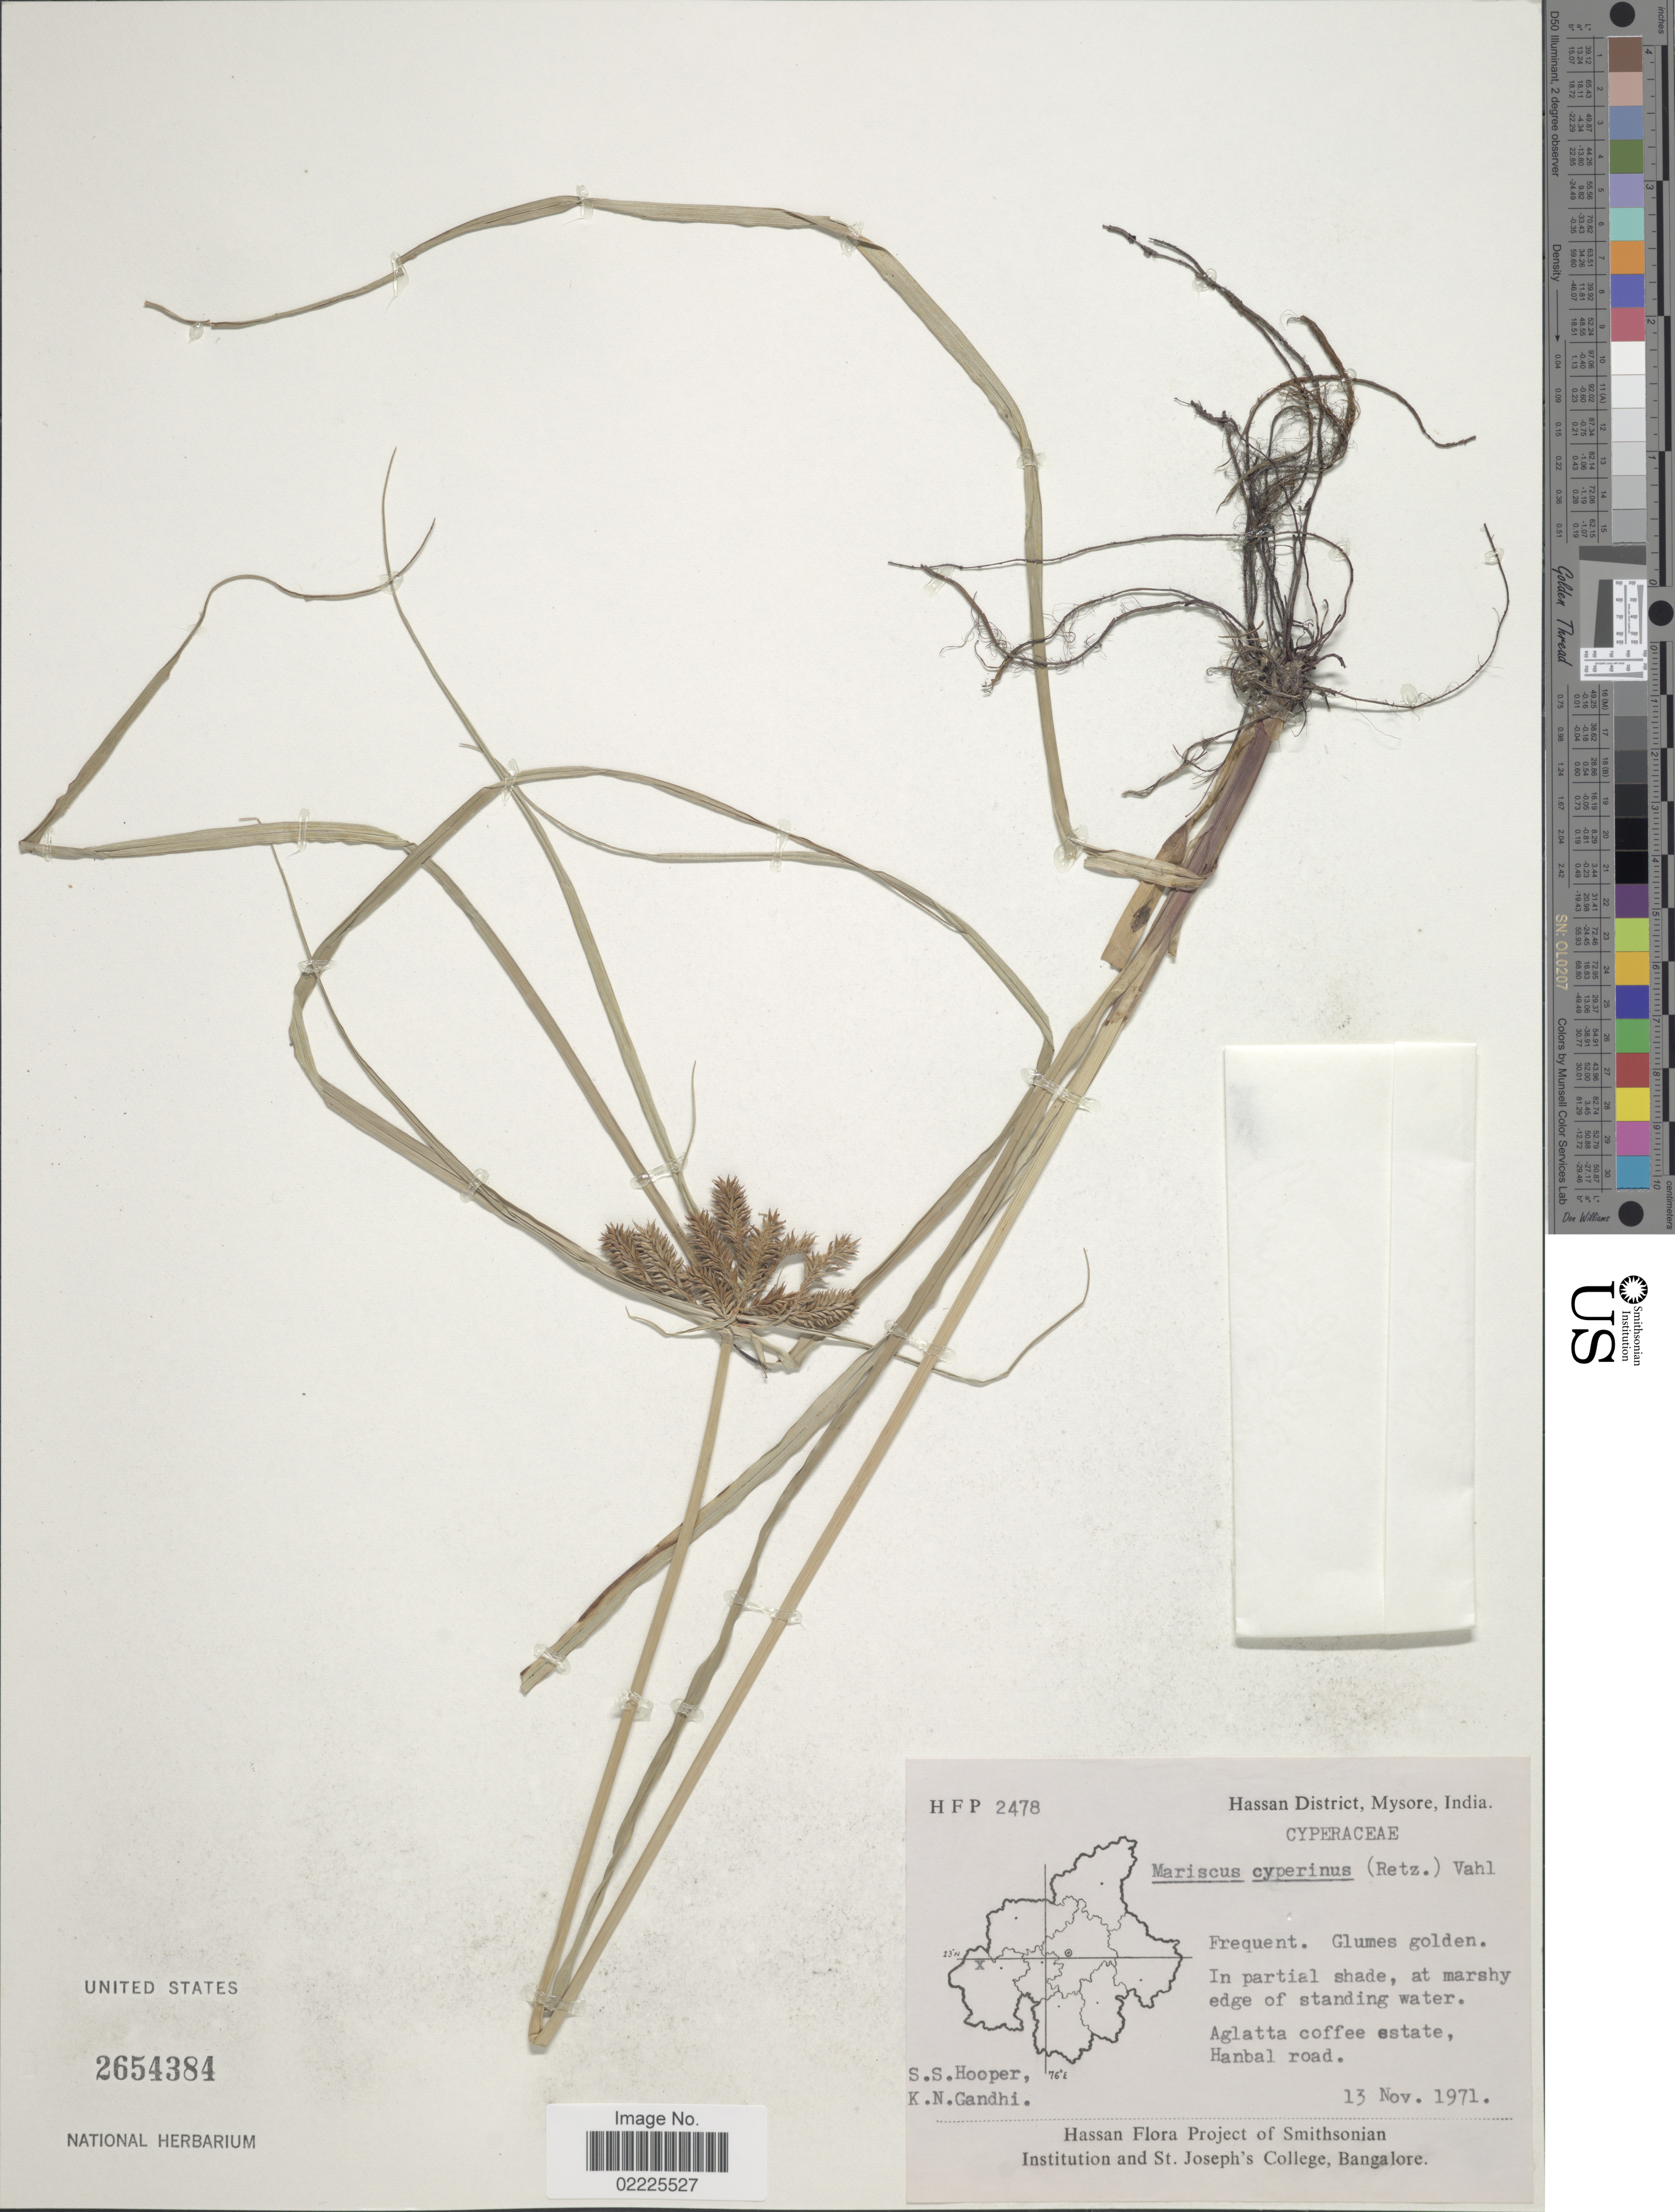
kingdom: Plantae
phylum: Tracheophyta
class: Liliopsida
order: Poales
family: Cyperaceae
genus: Cyperus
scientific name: Cyperus cyperinus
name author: (Retz.) Valck. Sur.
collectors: S. S. Hooper & K. N. Gandhi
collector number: H F P 2478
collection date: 1971-11-13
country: India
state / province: Karnataka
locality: Hassan District, Mysore, In partial shade, at marshy edge of standing water, Aglatta coffee estate, Hanbal Road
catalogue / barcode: US 2654384